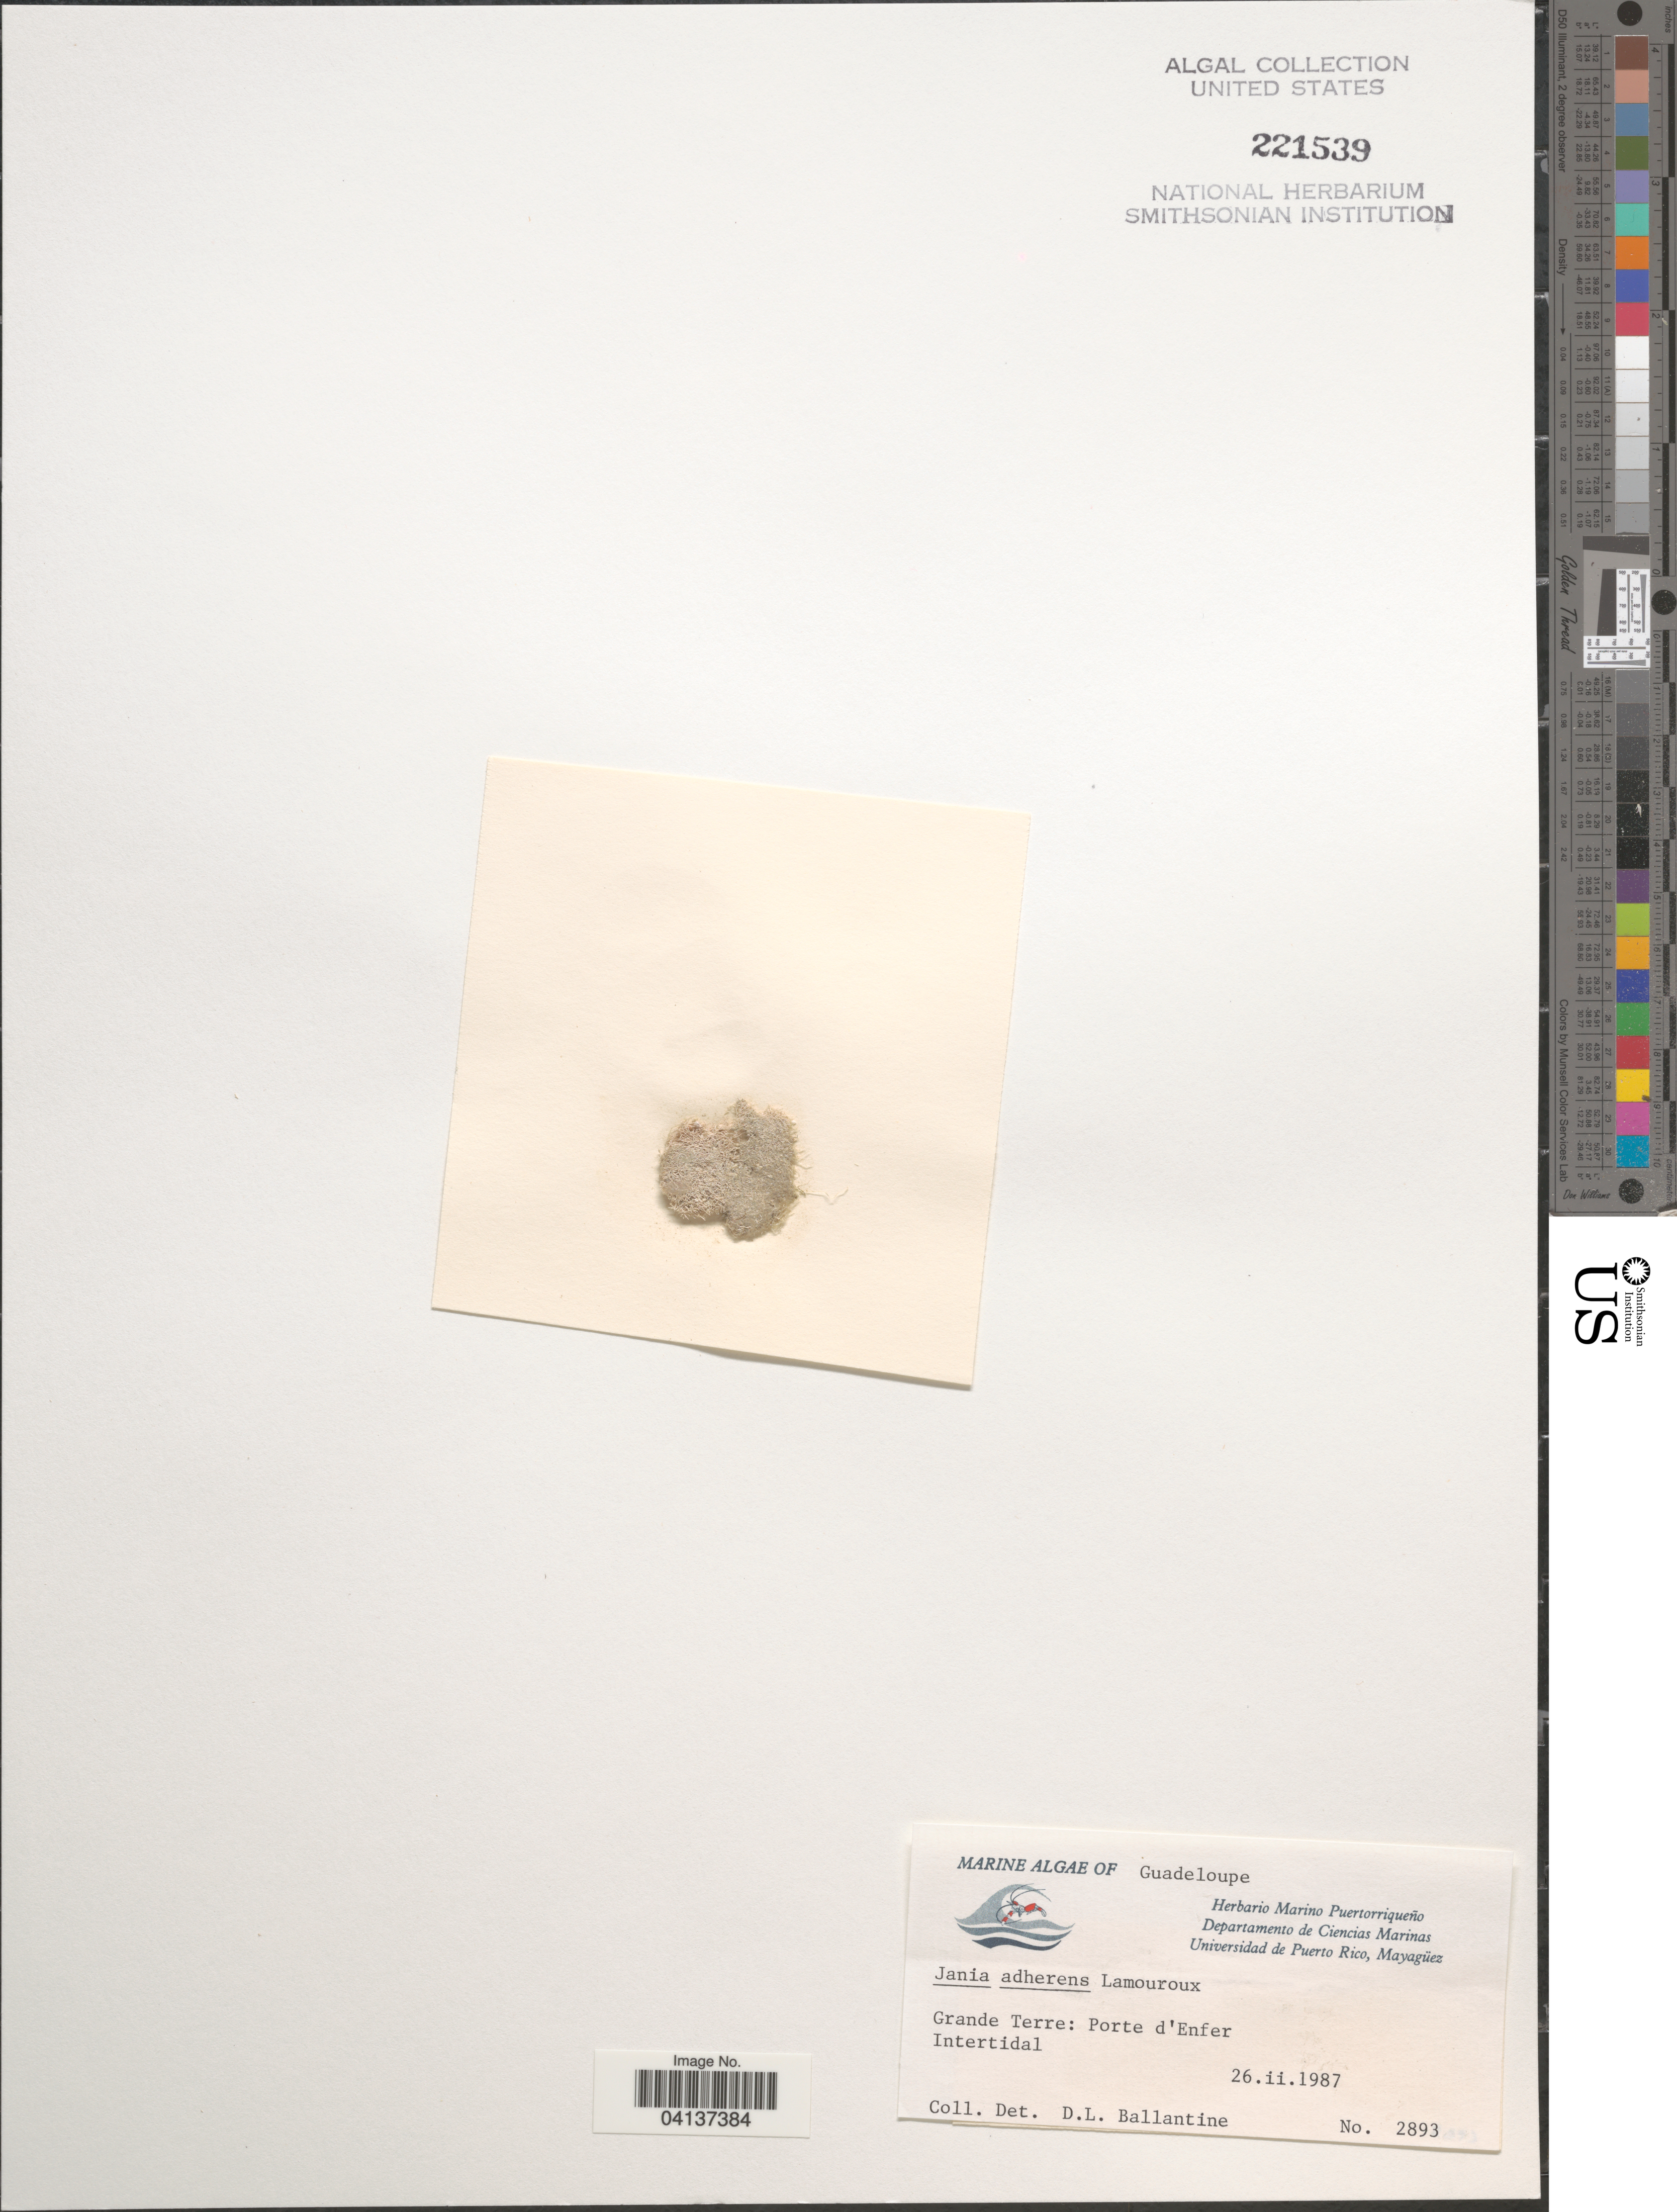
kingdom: Plantae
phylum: Rhodophyta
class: Florideophyceae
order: Corallinales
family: Corallinaceae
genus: Jania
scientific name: Jania pedunculatum var. adhaerens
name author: (J.V.Lamouroux) A.S.Harvey et al.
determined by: Algae name updating Project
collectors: D.L. Ballantine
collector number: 2893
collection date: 1987-02-26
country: Guadeloupe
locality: Grande Terre: Porte d'Enfer.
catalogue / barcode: US 221539